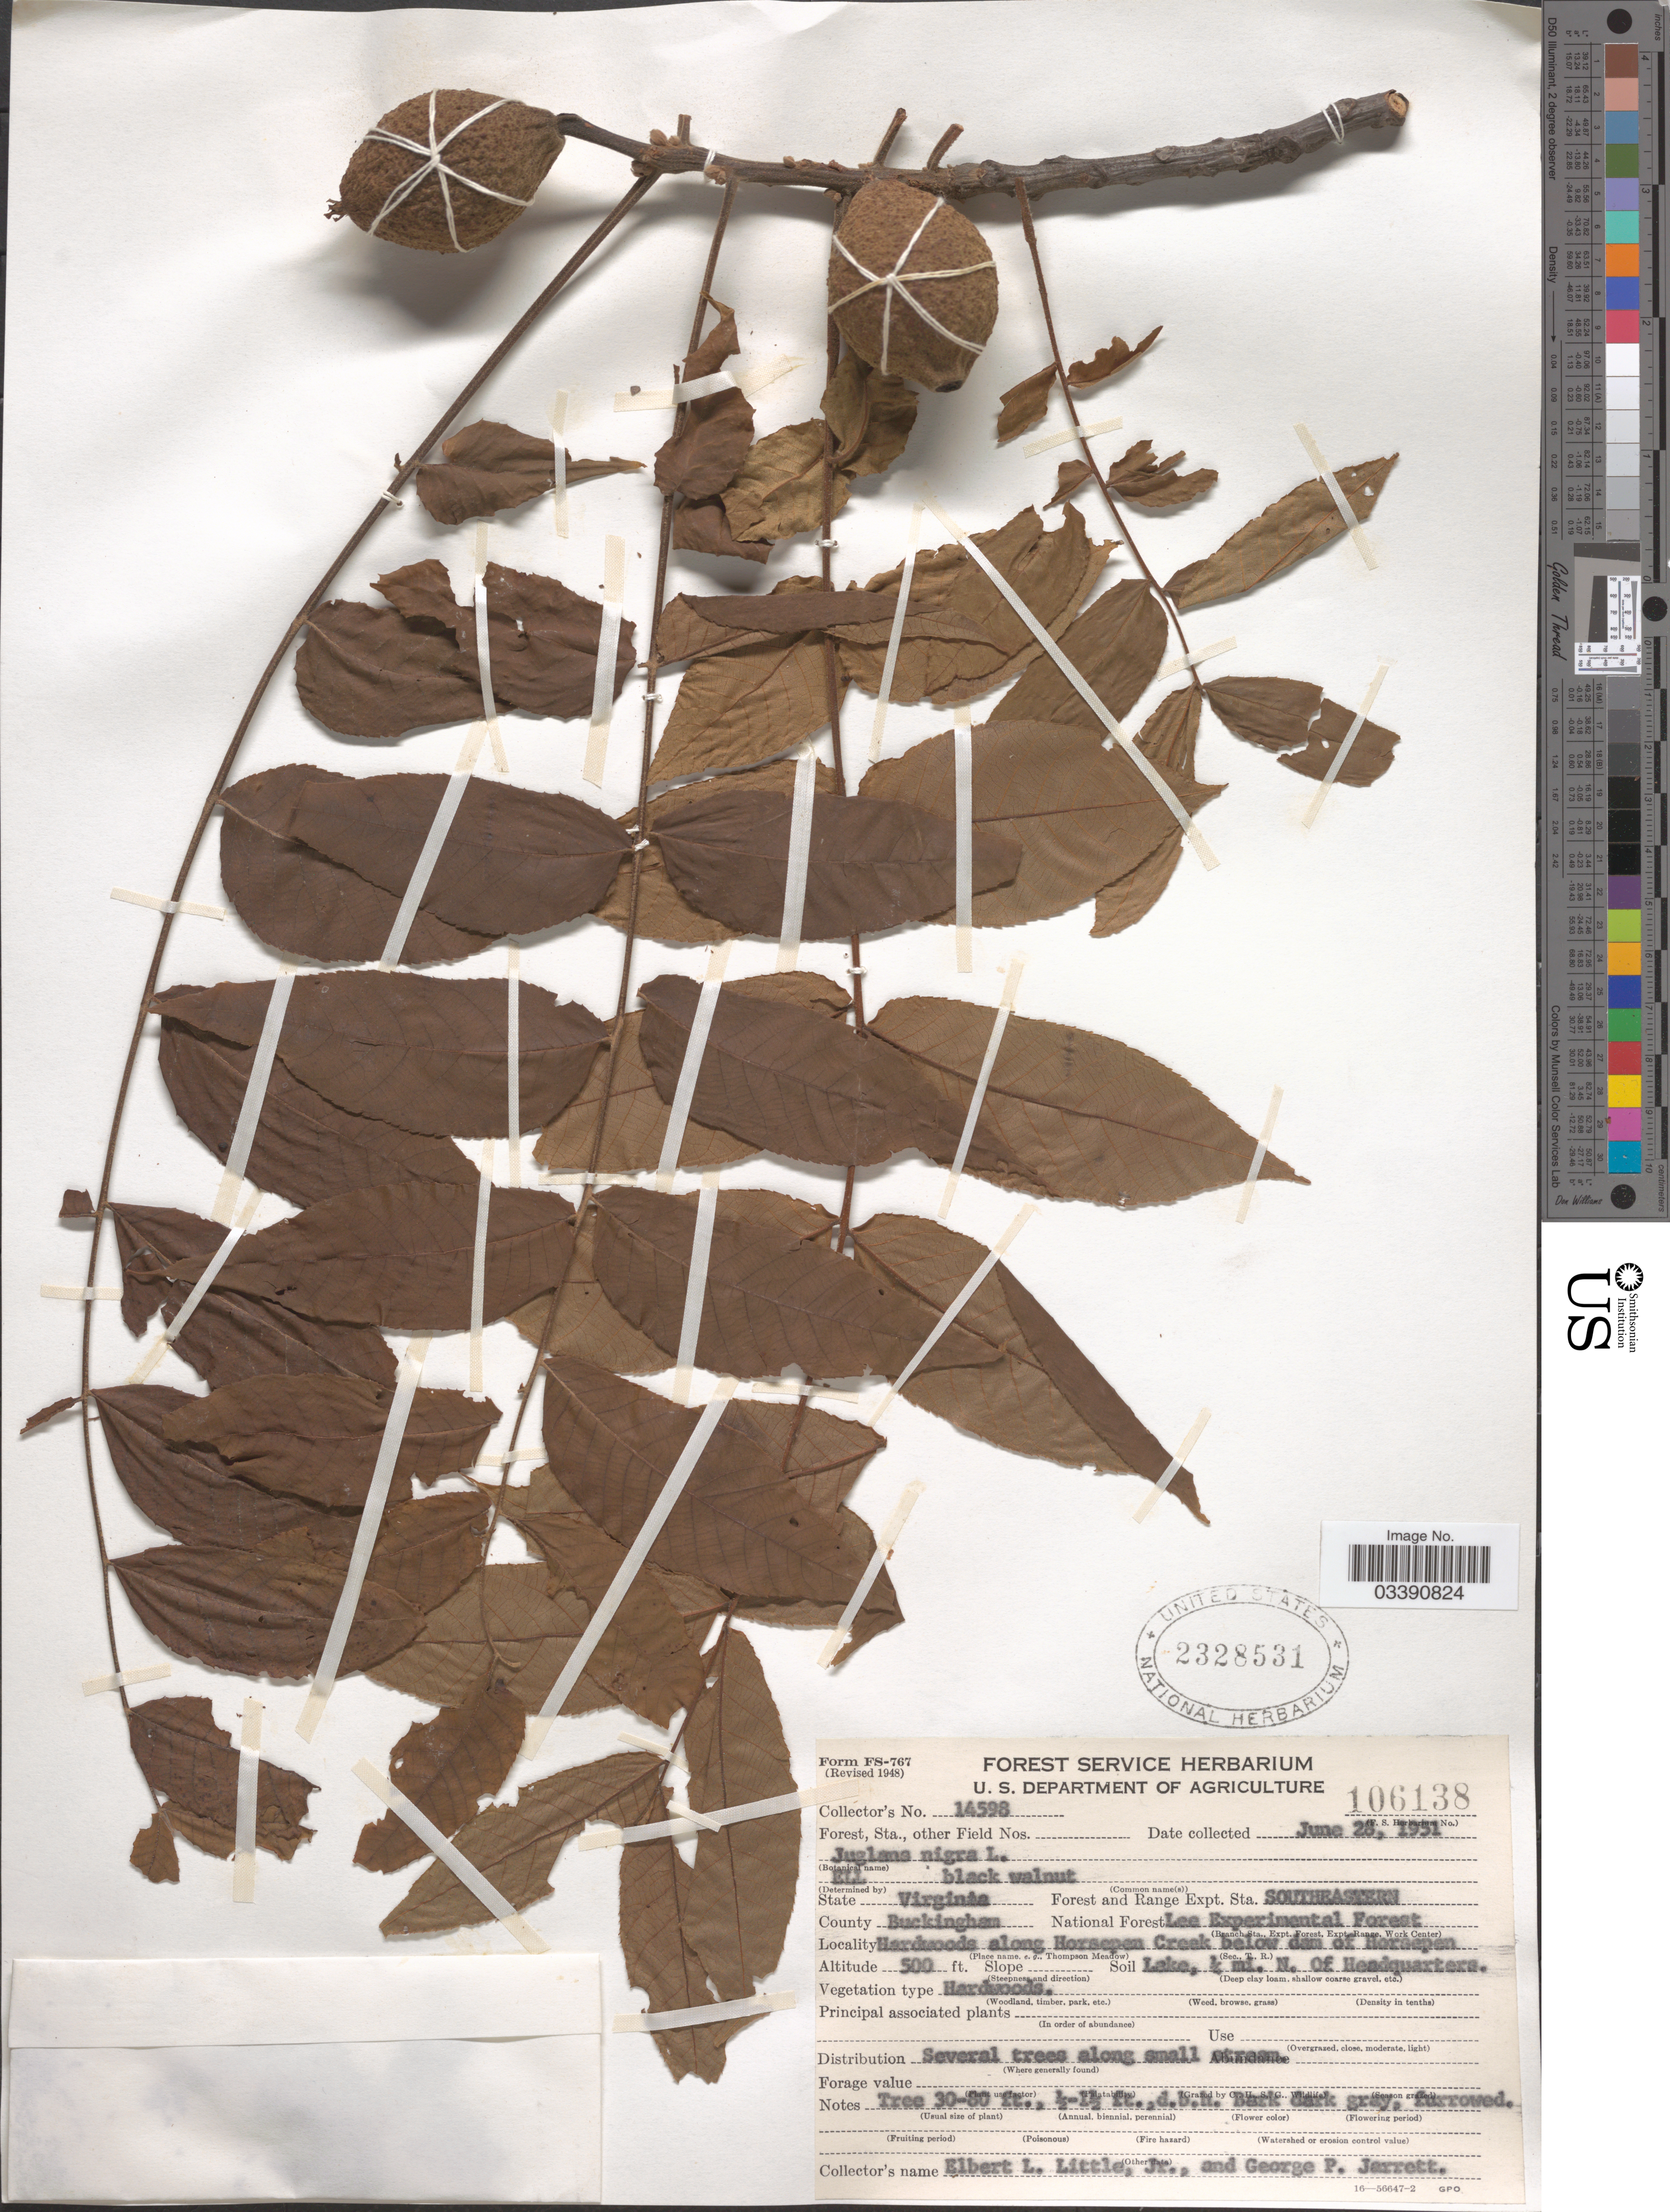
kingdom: Plantae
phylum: Tracheophyta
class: Magnoliopsida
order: Fagales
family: Juglandaceae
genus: Juglans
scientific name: Juglans nigra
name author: L.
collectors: E. L. Little & G. Jarrett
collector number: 14598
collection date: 1951-06-28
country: United States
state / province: Virginia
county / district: Buckingham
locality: Forest and Range Expt. Sta. Southeastern National Forest Lee Experiment Forest. Hardwoods along Horsepen Creek below dam of Horsepen Lake, ¼ mi. N. of Headquarters.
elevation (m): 152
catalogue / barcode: US 2328531